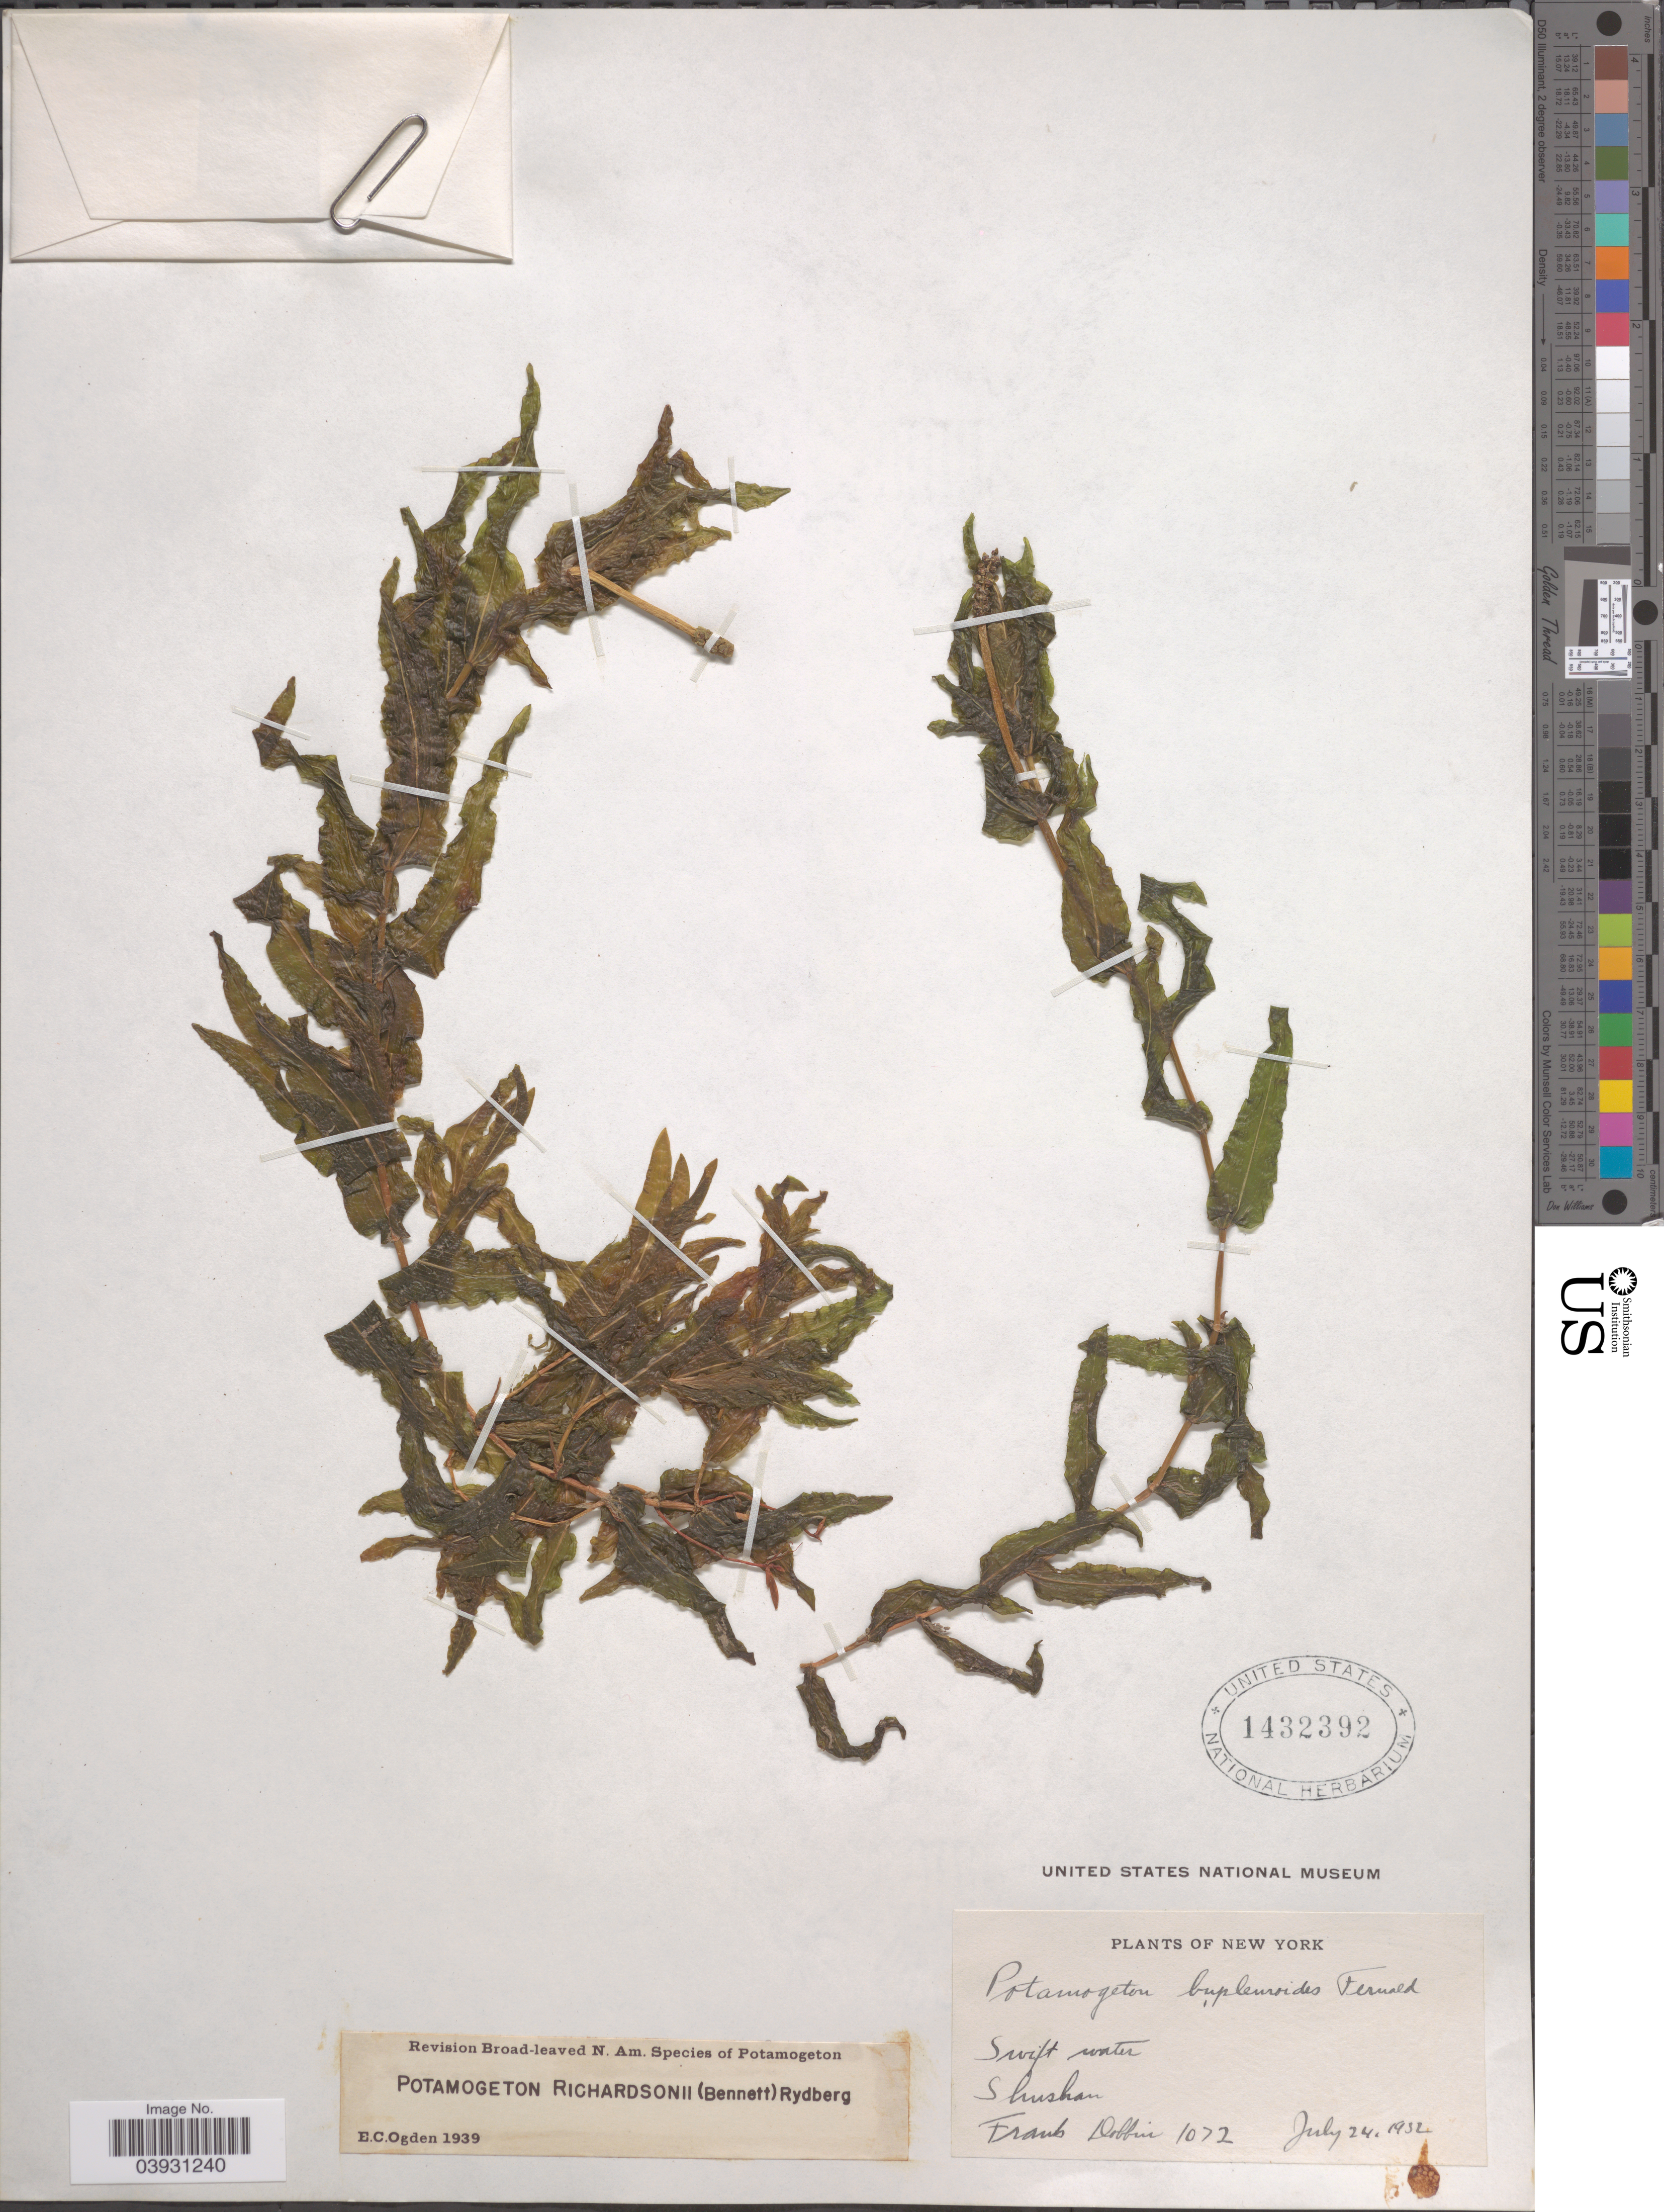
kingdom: Plantae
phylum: Tracheophyta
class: Liliopsida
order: Alismatales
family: Potamogetonaceae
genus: Potamogeton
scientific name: Potamogeton richardsonii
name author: (A.W. Benn.) Rydb.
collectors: F. Dobbin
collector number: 1072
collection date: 1932-07-24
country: United States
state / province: New York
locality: Shushan.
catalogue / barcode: US 1432392